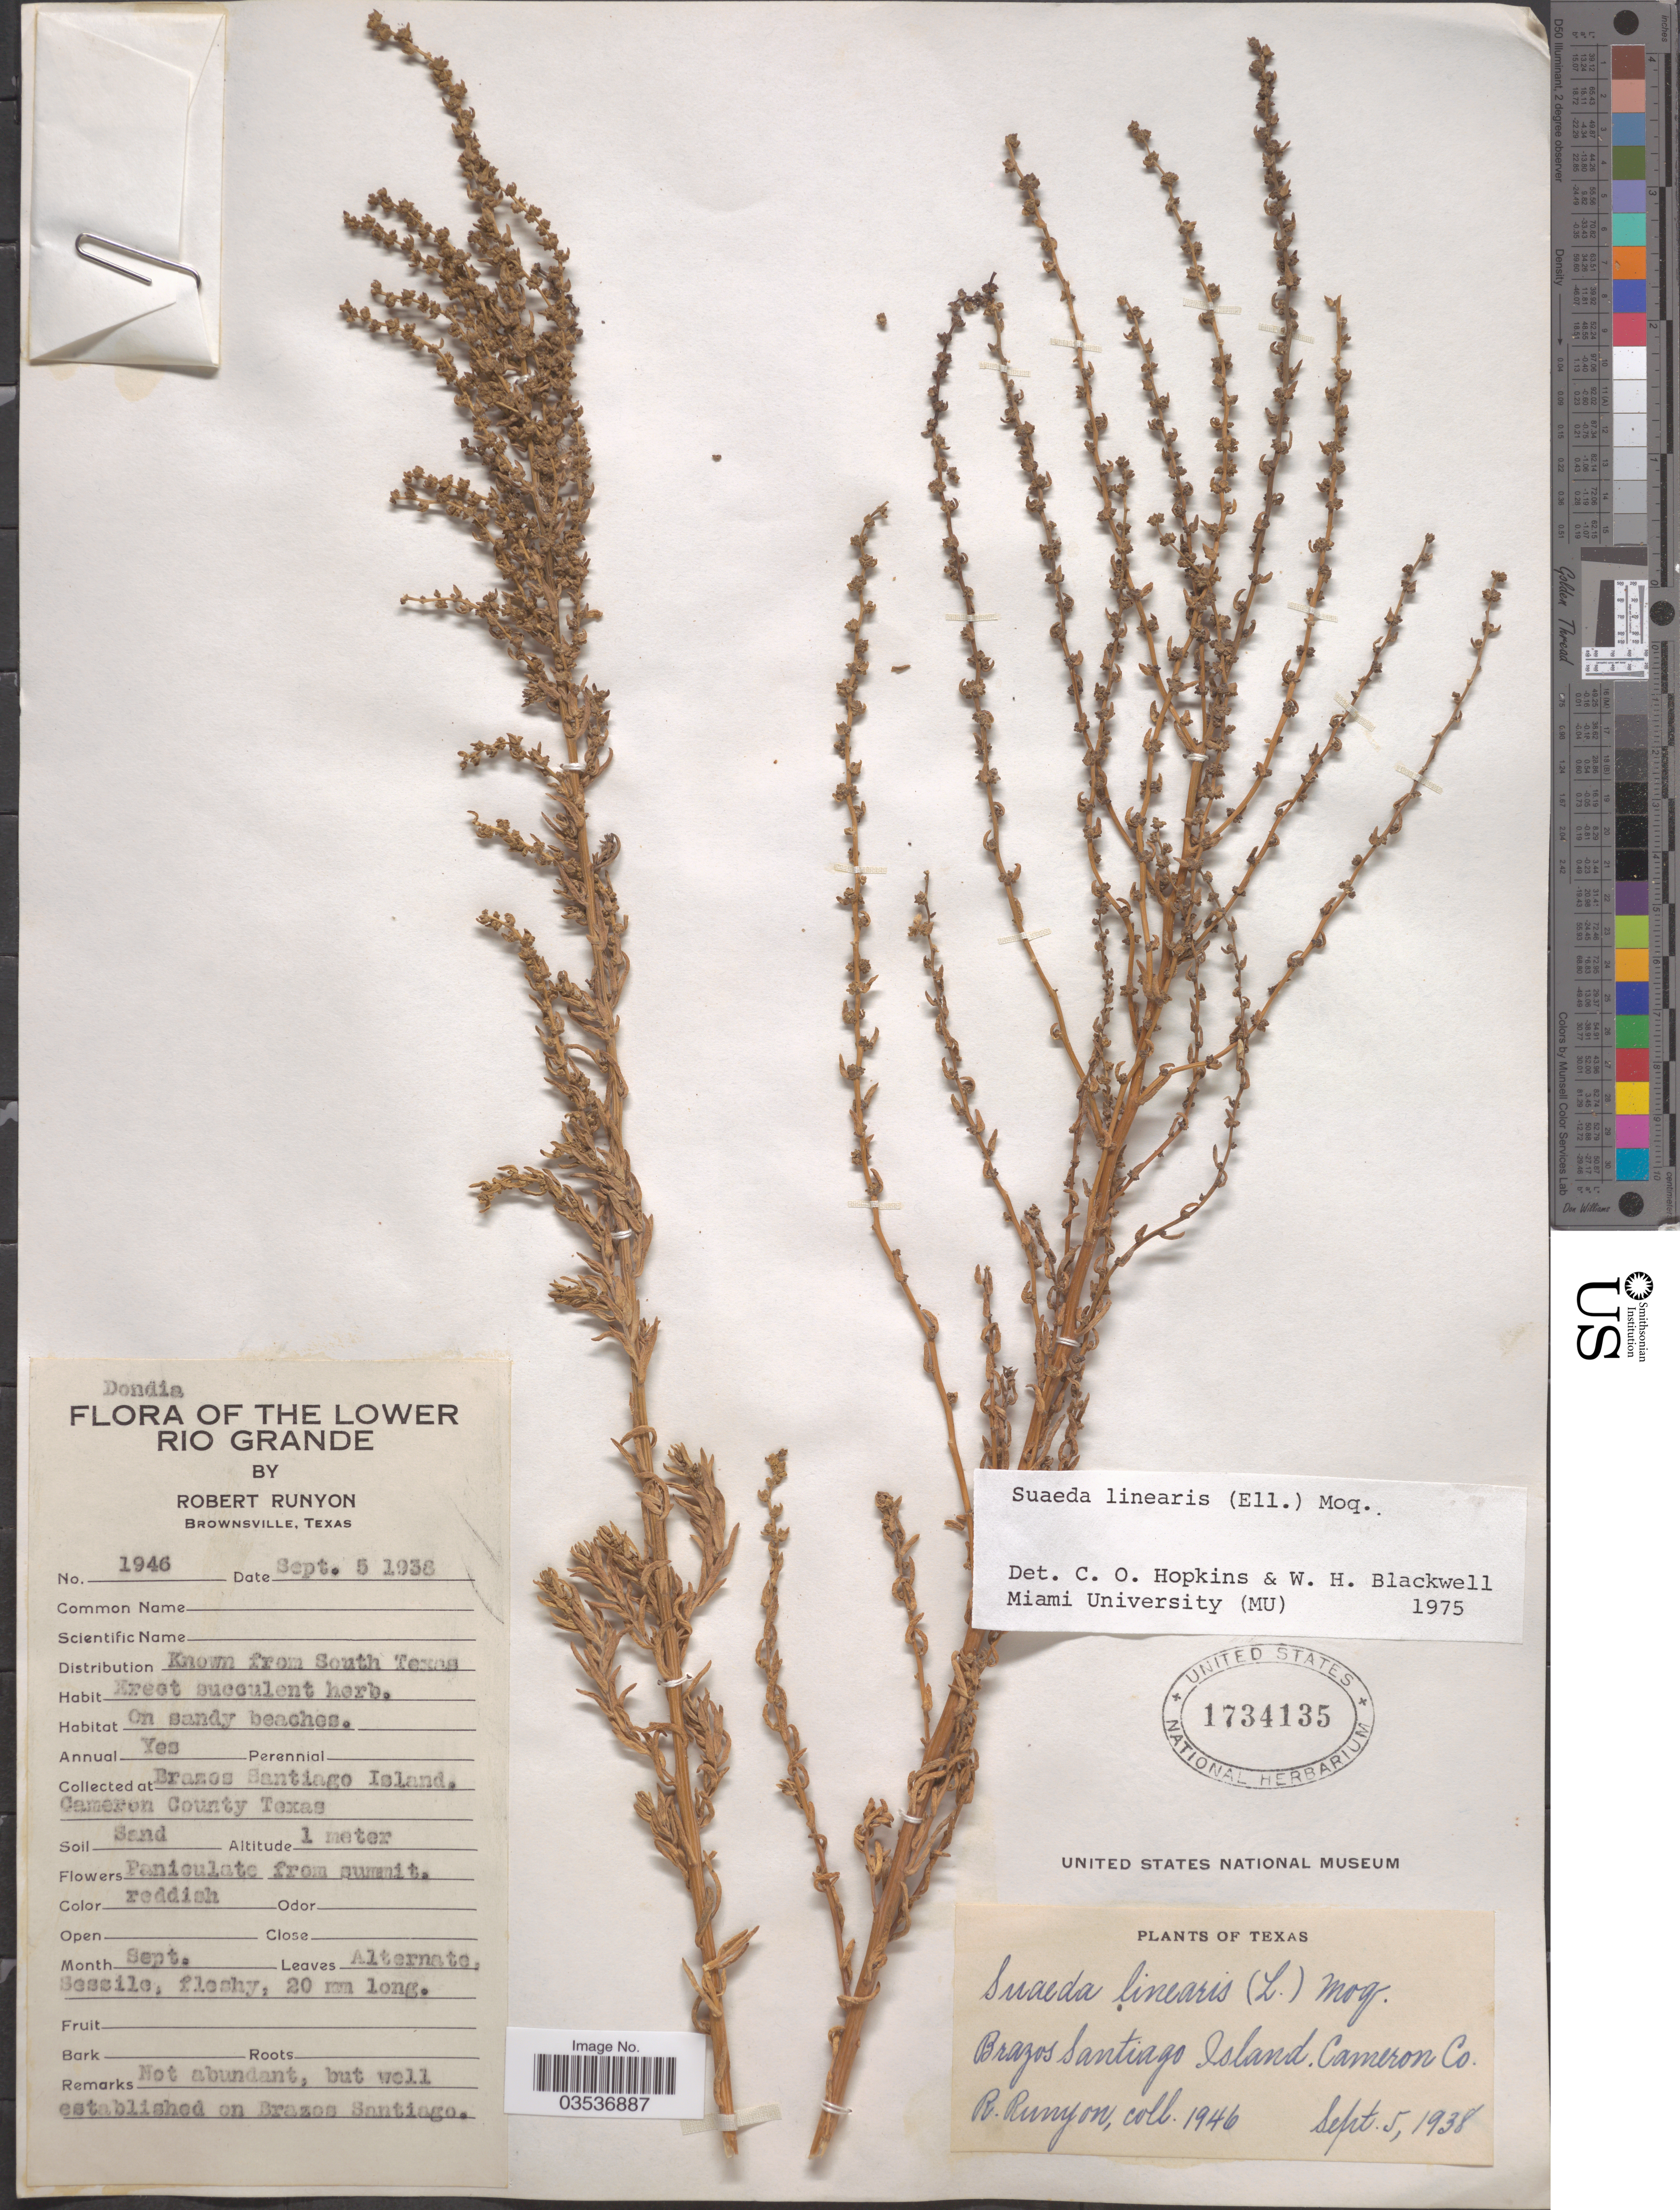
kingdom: Plantae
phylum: Tracheophyta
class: Magnoliopsida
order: Caryophyllales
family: Amaranthaceae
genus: Dondia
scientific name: Dondia linearis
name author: (Elliott) A. Heller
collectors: R. Runyon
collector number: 1946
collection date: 1938-09-05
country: United States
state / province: Texas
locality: Lower Rio Grande. Brazos Santiago Island, Cameron Co.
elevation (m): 1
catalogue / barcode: US 1734135